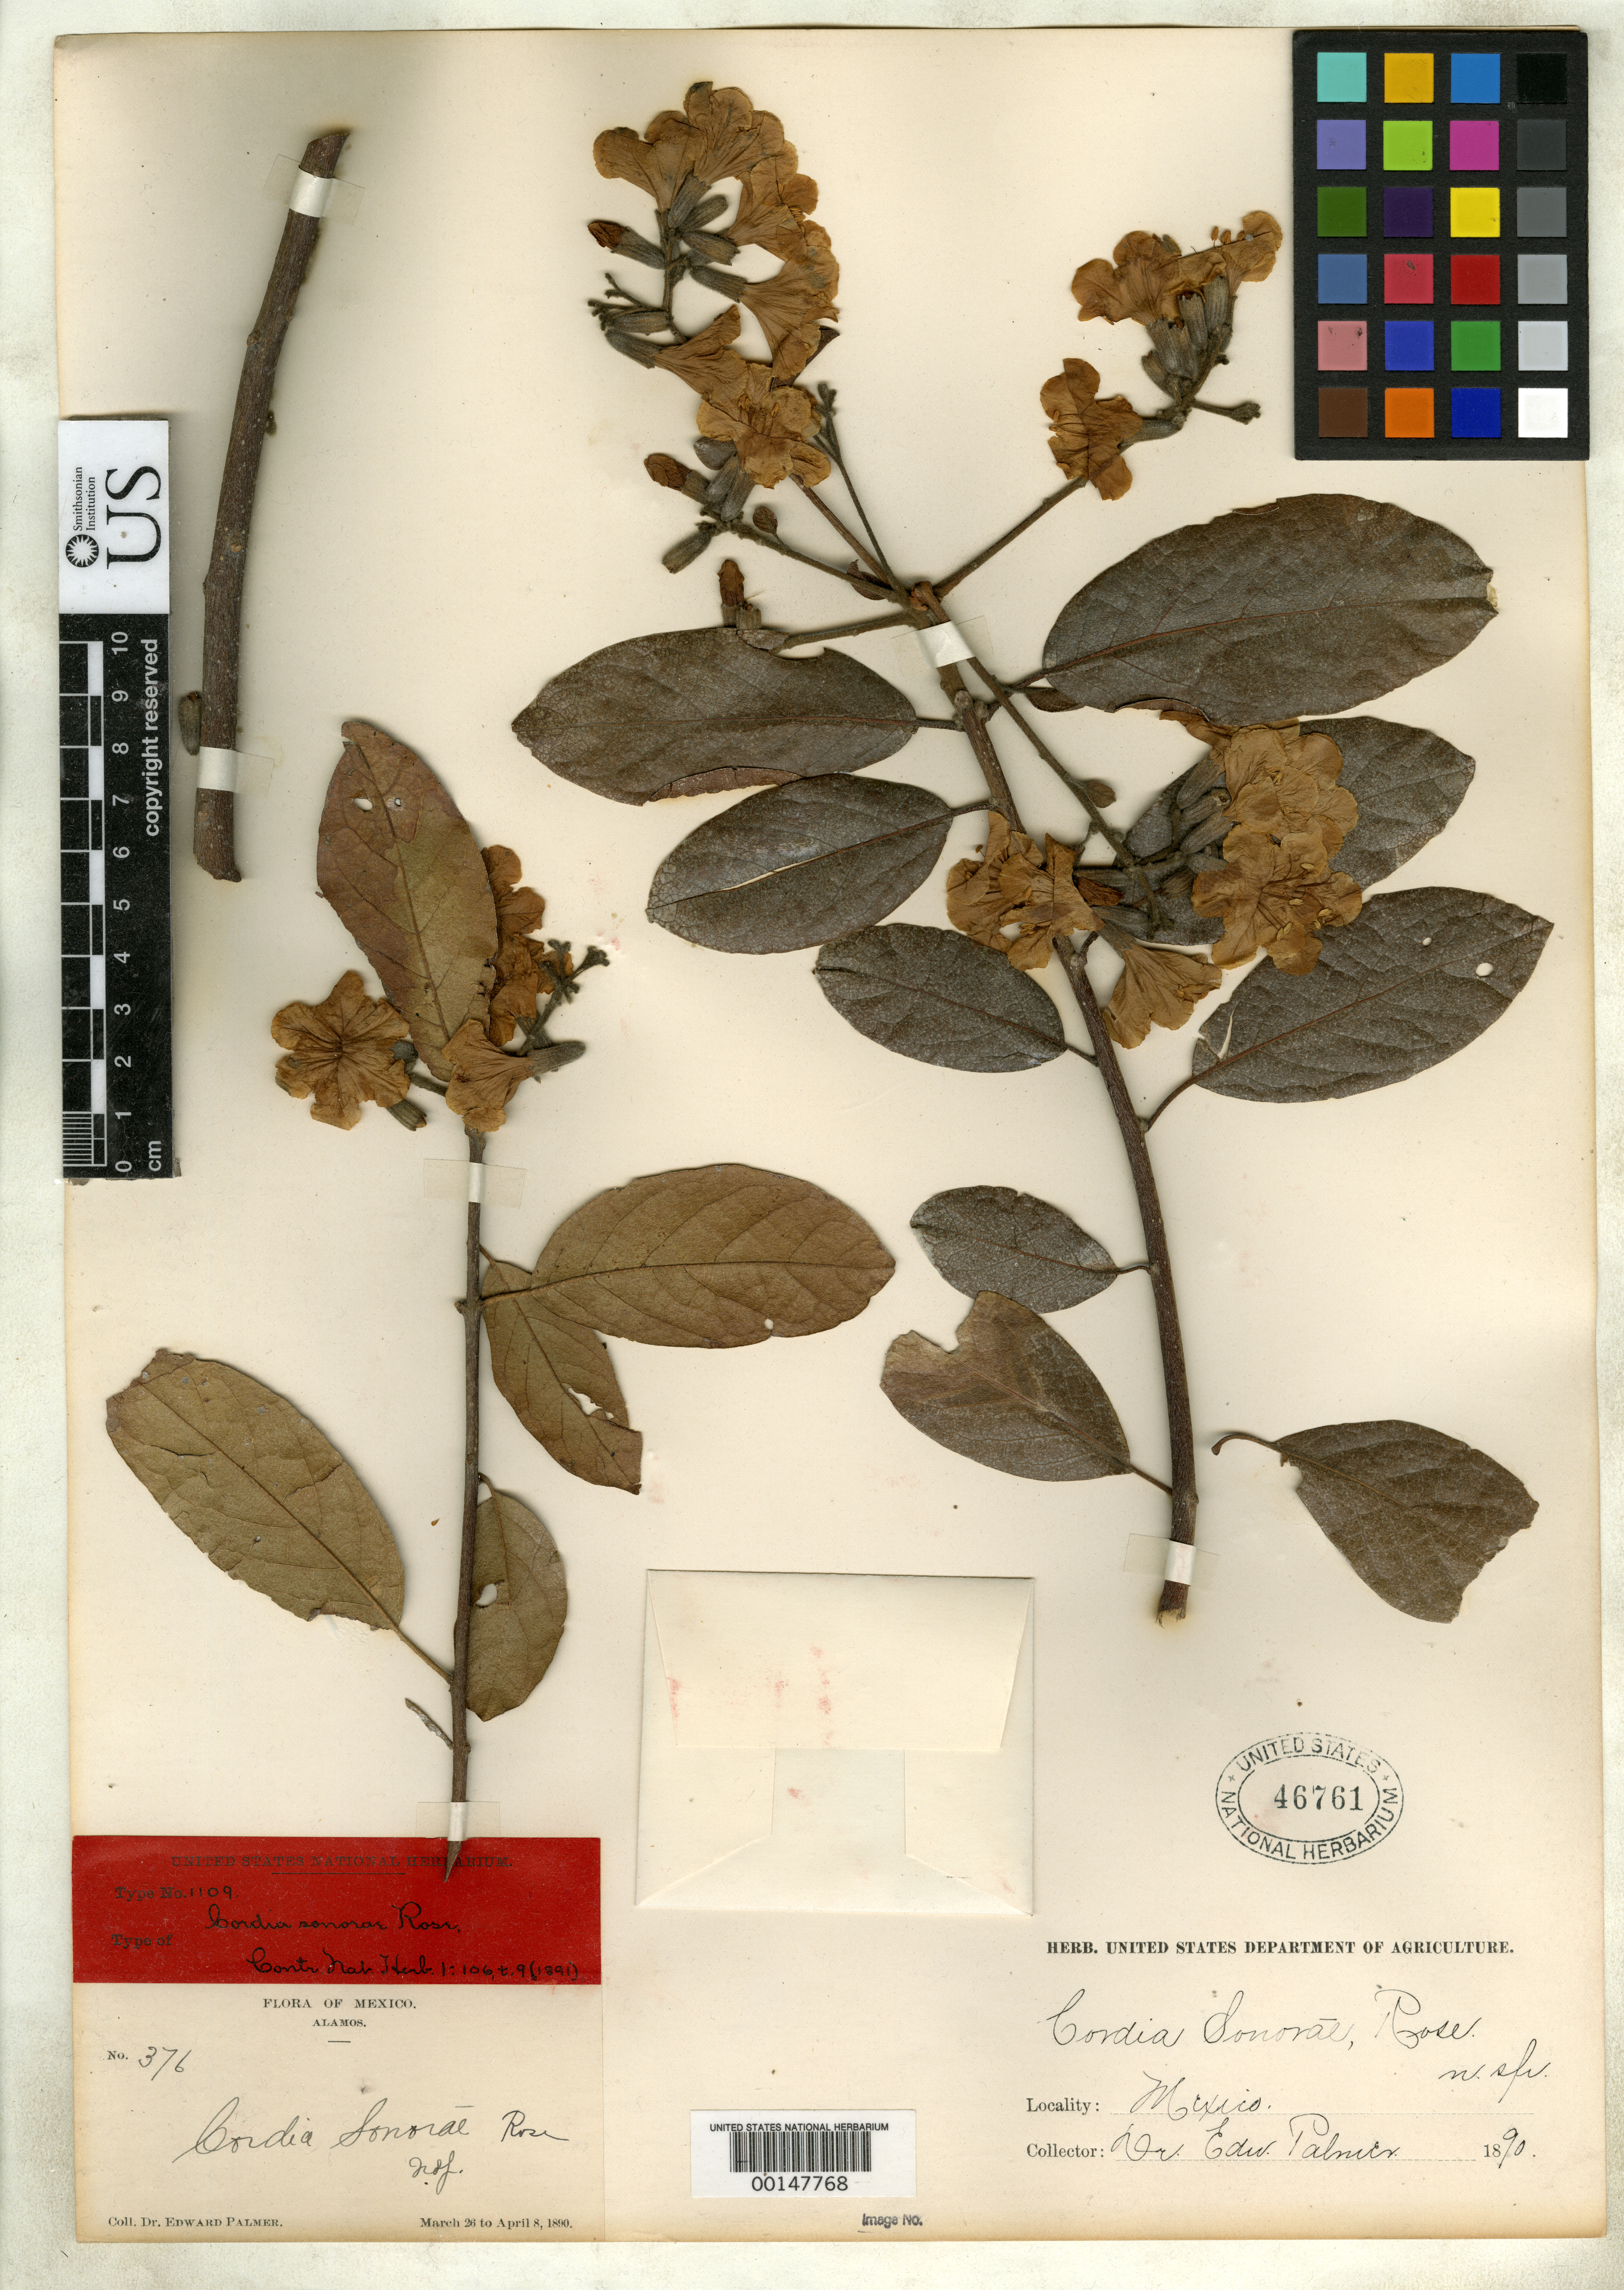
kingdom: Plantae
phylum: Tracheophyta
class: Magnoliopsida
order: Boraginales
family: Cordiaceae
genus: Cordia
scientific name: Cordia sonorae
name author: Rose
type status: Type Collection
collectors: E. Palmer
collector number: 376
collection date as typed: March 26 to April 8, 1890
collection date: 1890-03-26/1890-04-08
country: Mexico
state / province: Sonora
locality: Alamos.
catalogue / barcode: US 46761